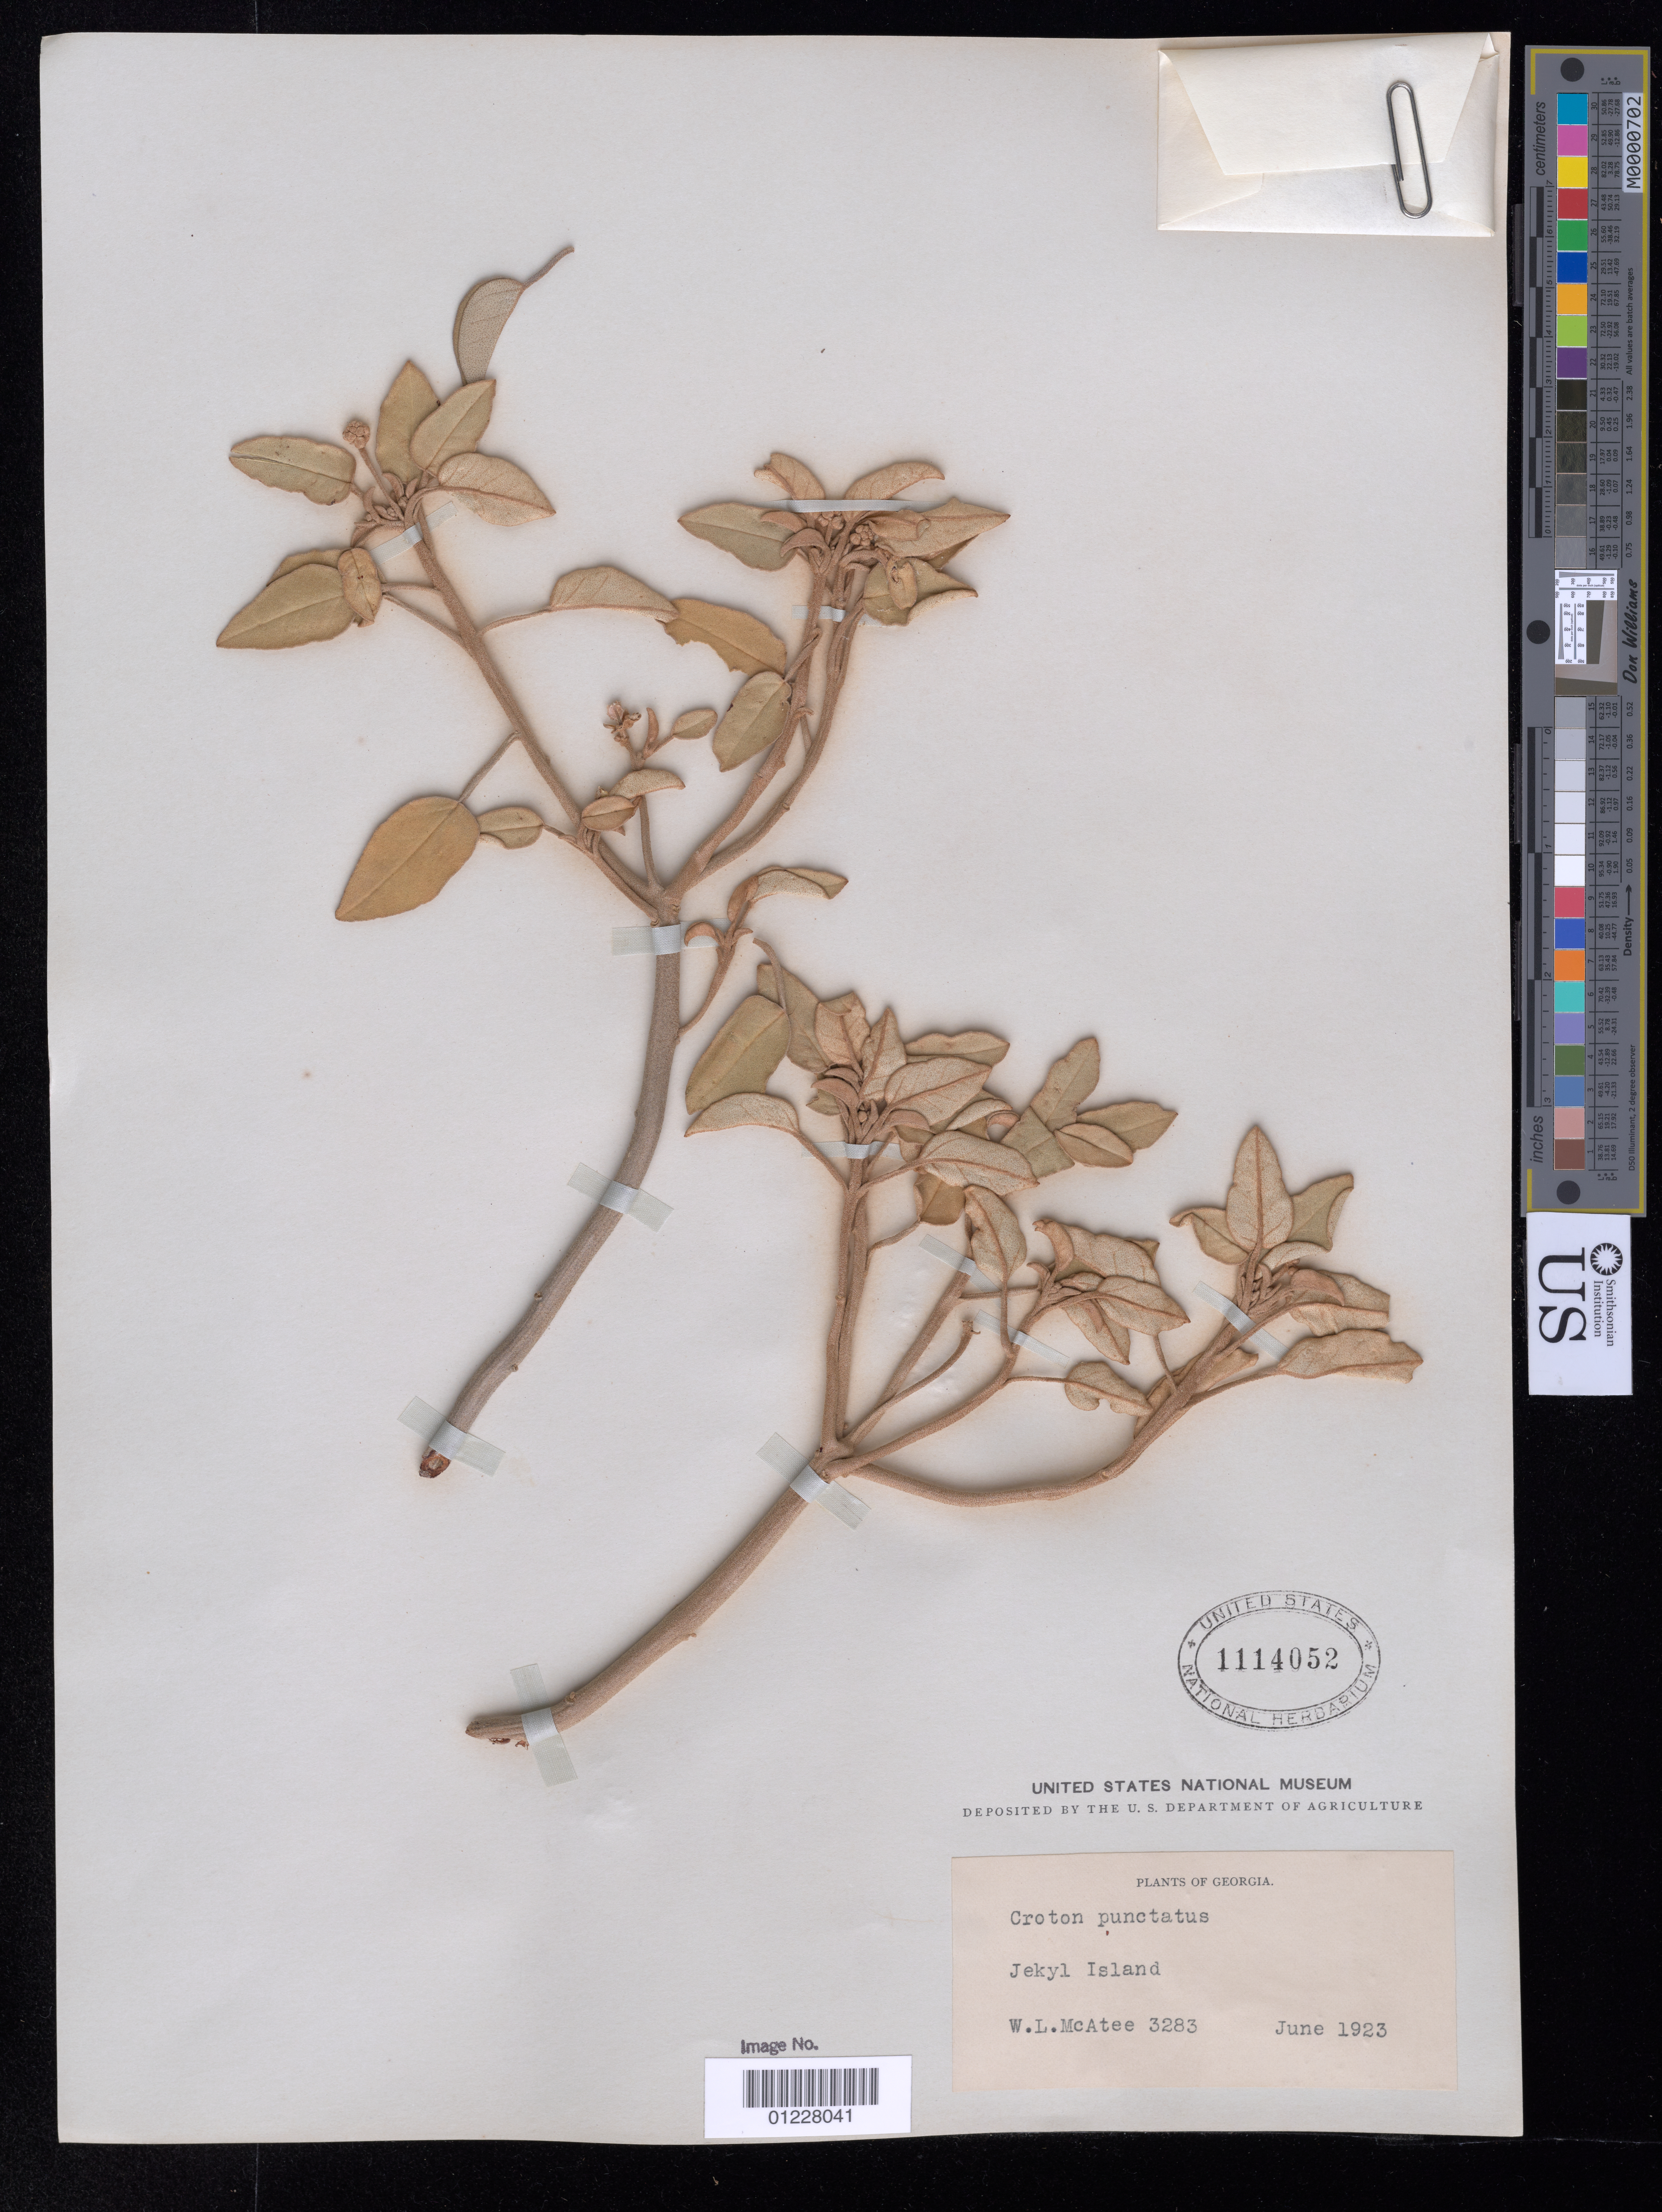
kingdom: Plantae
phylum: Tracheophyta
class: Magnoliopsida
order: Malpighiales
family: Euphorbiaceae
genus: Croton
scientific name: Croton punctatus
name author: Jacq.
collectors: W. McAtee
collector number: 3283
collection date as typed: Jun 1923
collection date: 1923-06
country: United States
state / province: Georgia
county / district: Glynn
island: Jekyll Island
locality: Jekyl island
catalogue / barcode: US 1114052